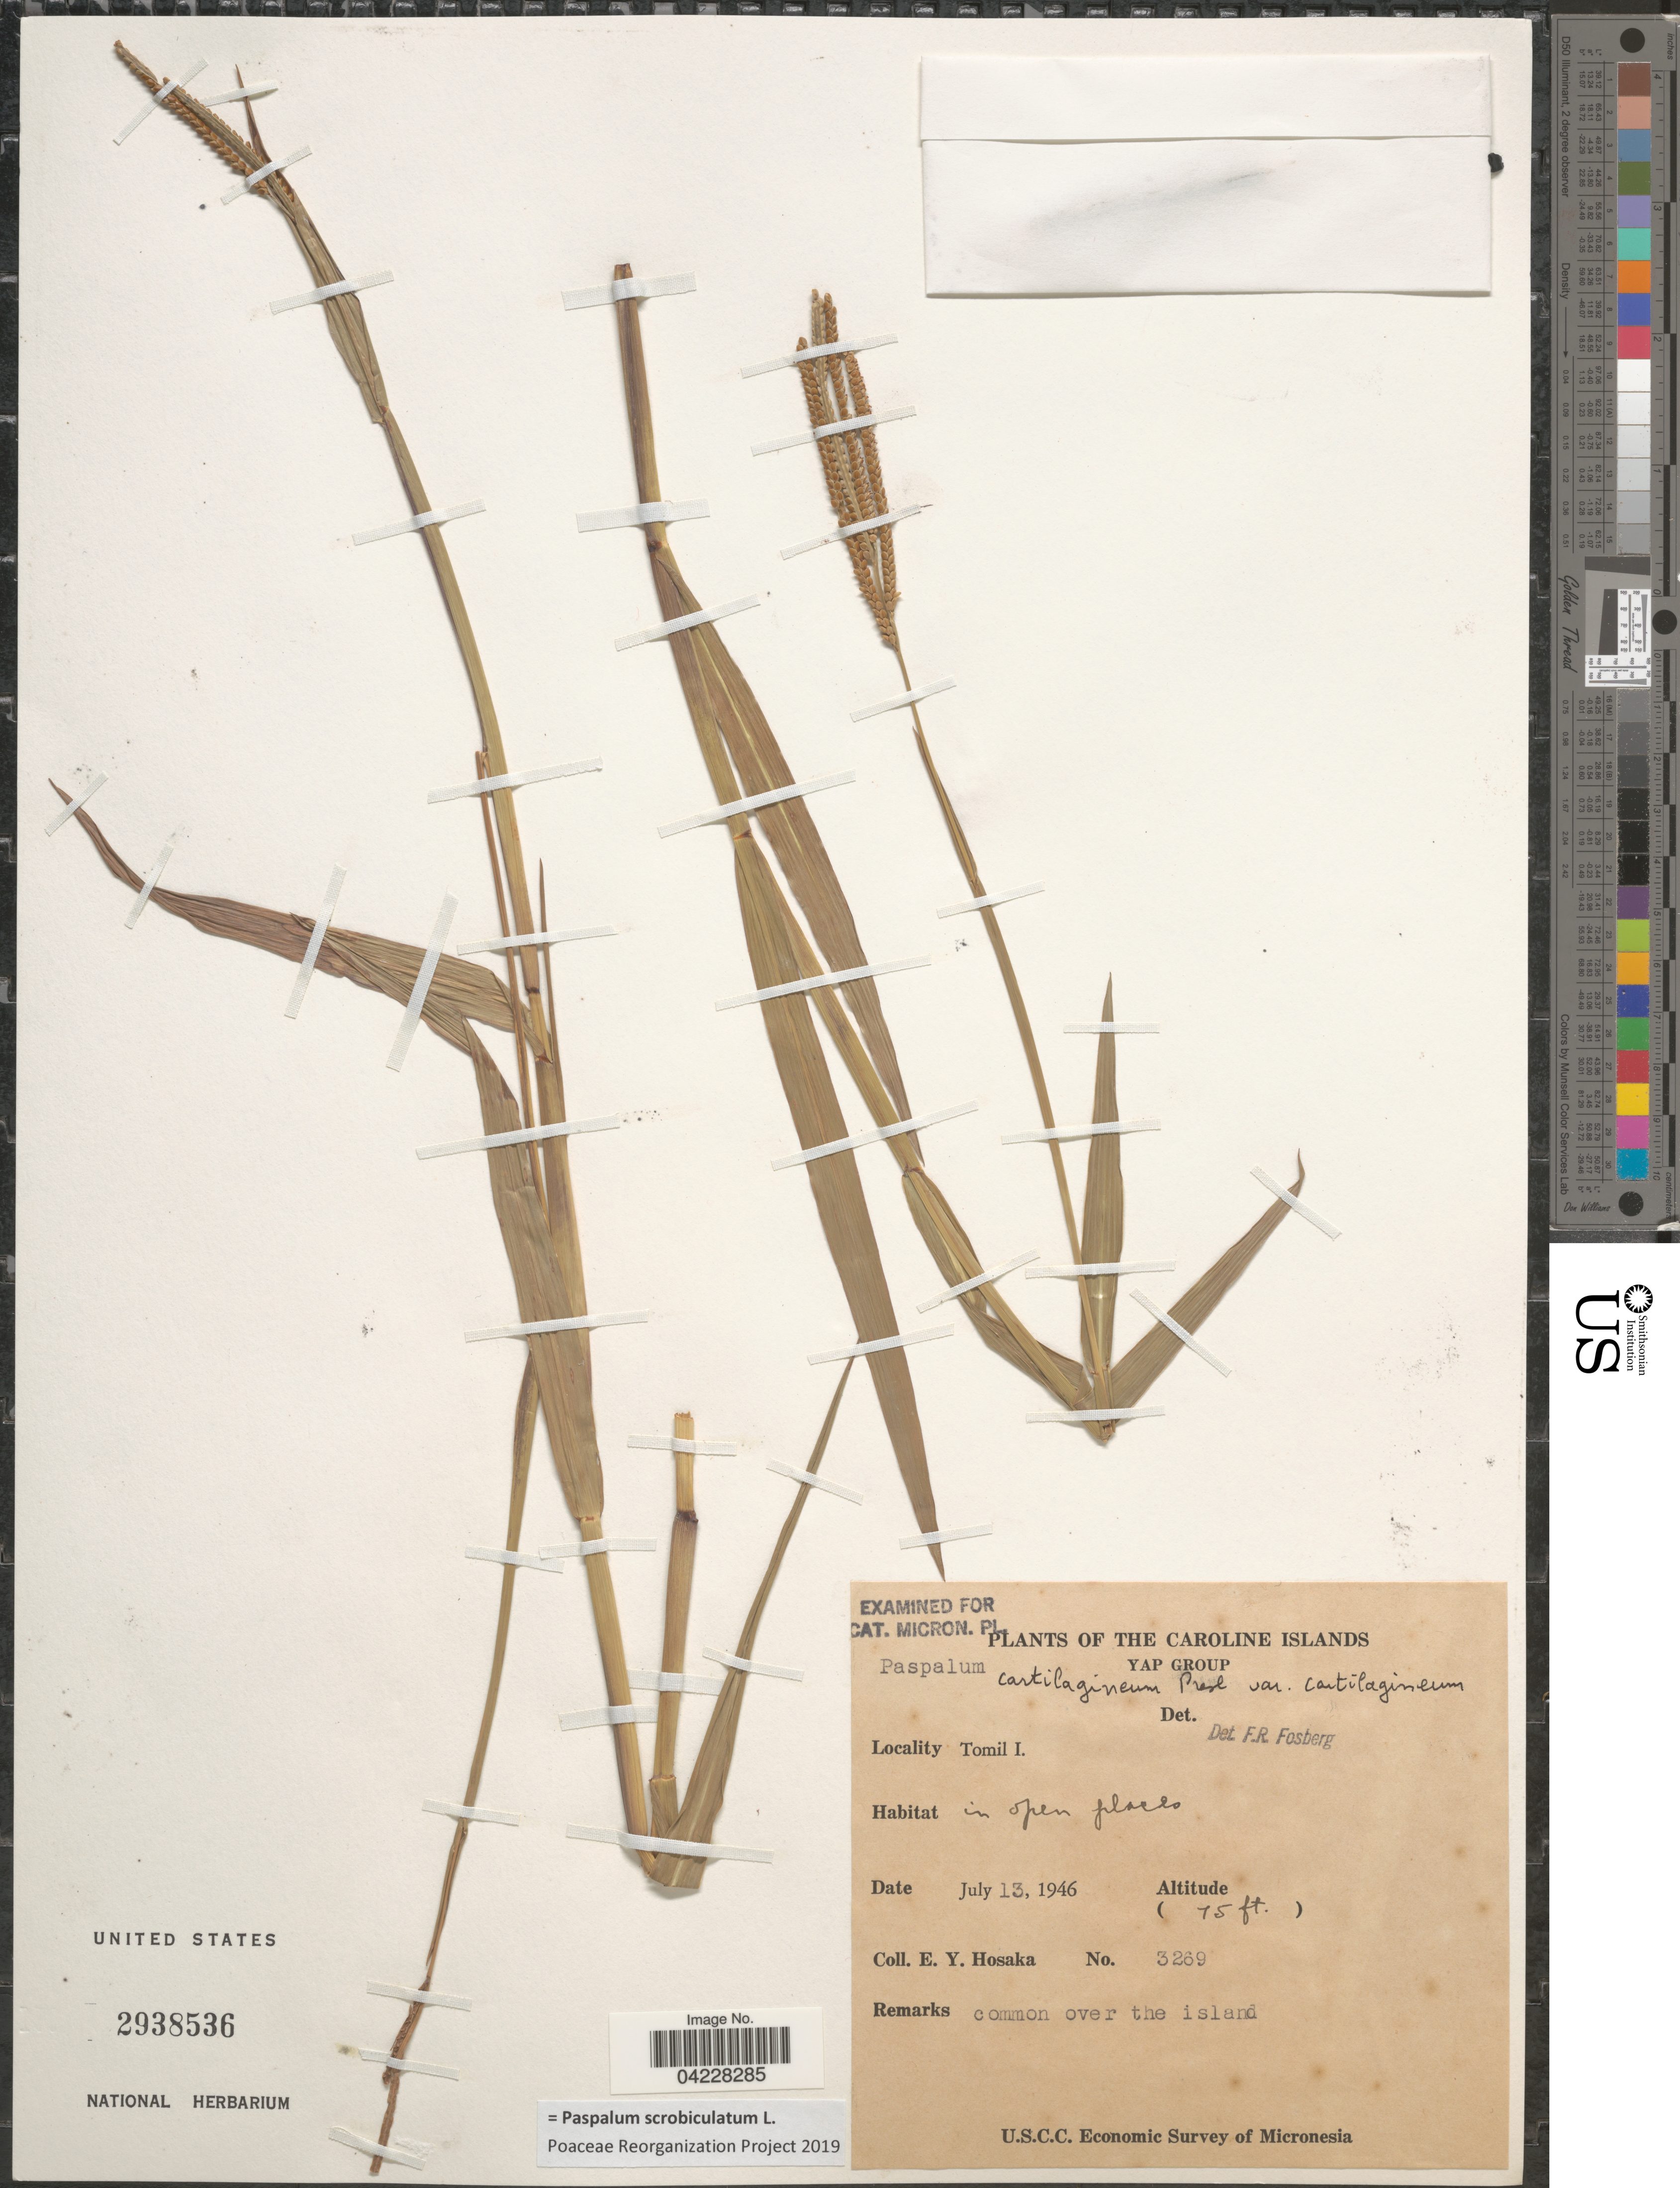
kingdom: Plantae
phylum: Tracheophyta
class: Liliopsida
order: Poales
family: Poaceae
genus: Paspalum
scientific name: Paspalum scrobiculatum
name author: L.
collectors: E. Y. Hosaka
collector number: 3269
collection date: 1946-07-13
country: Micronesia, Federated States of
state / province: Yap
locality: The Caroline Islands. Yap Group. Tomil I. U.S.C.C. Economic Survey of Micronesia.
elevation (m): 5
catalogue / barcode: US 2938536